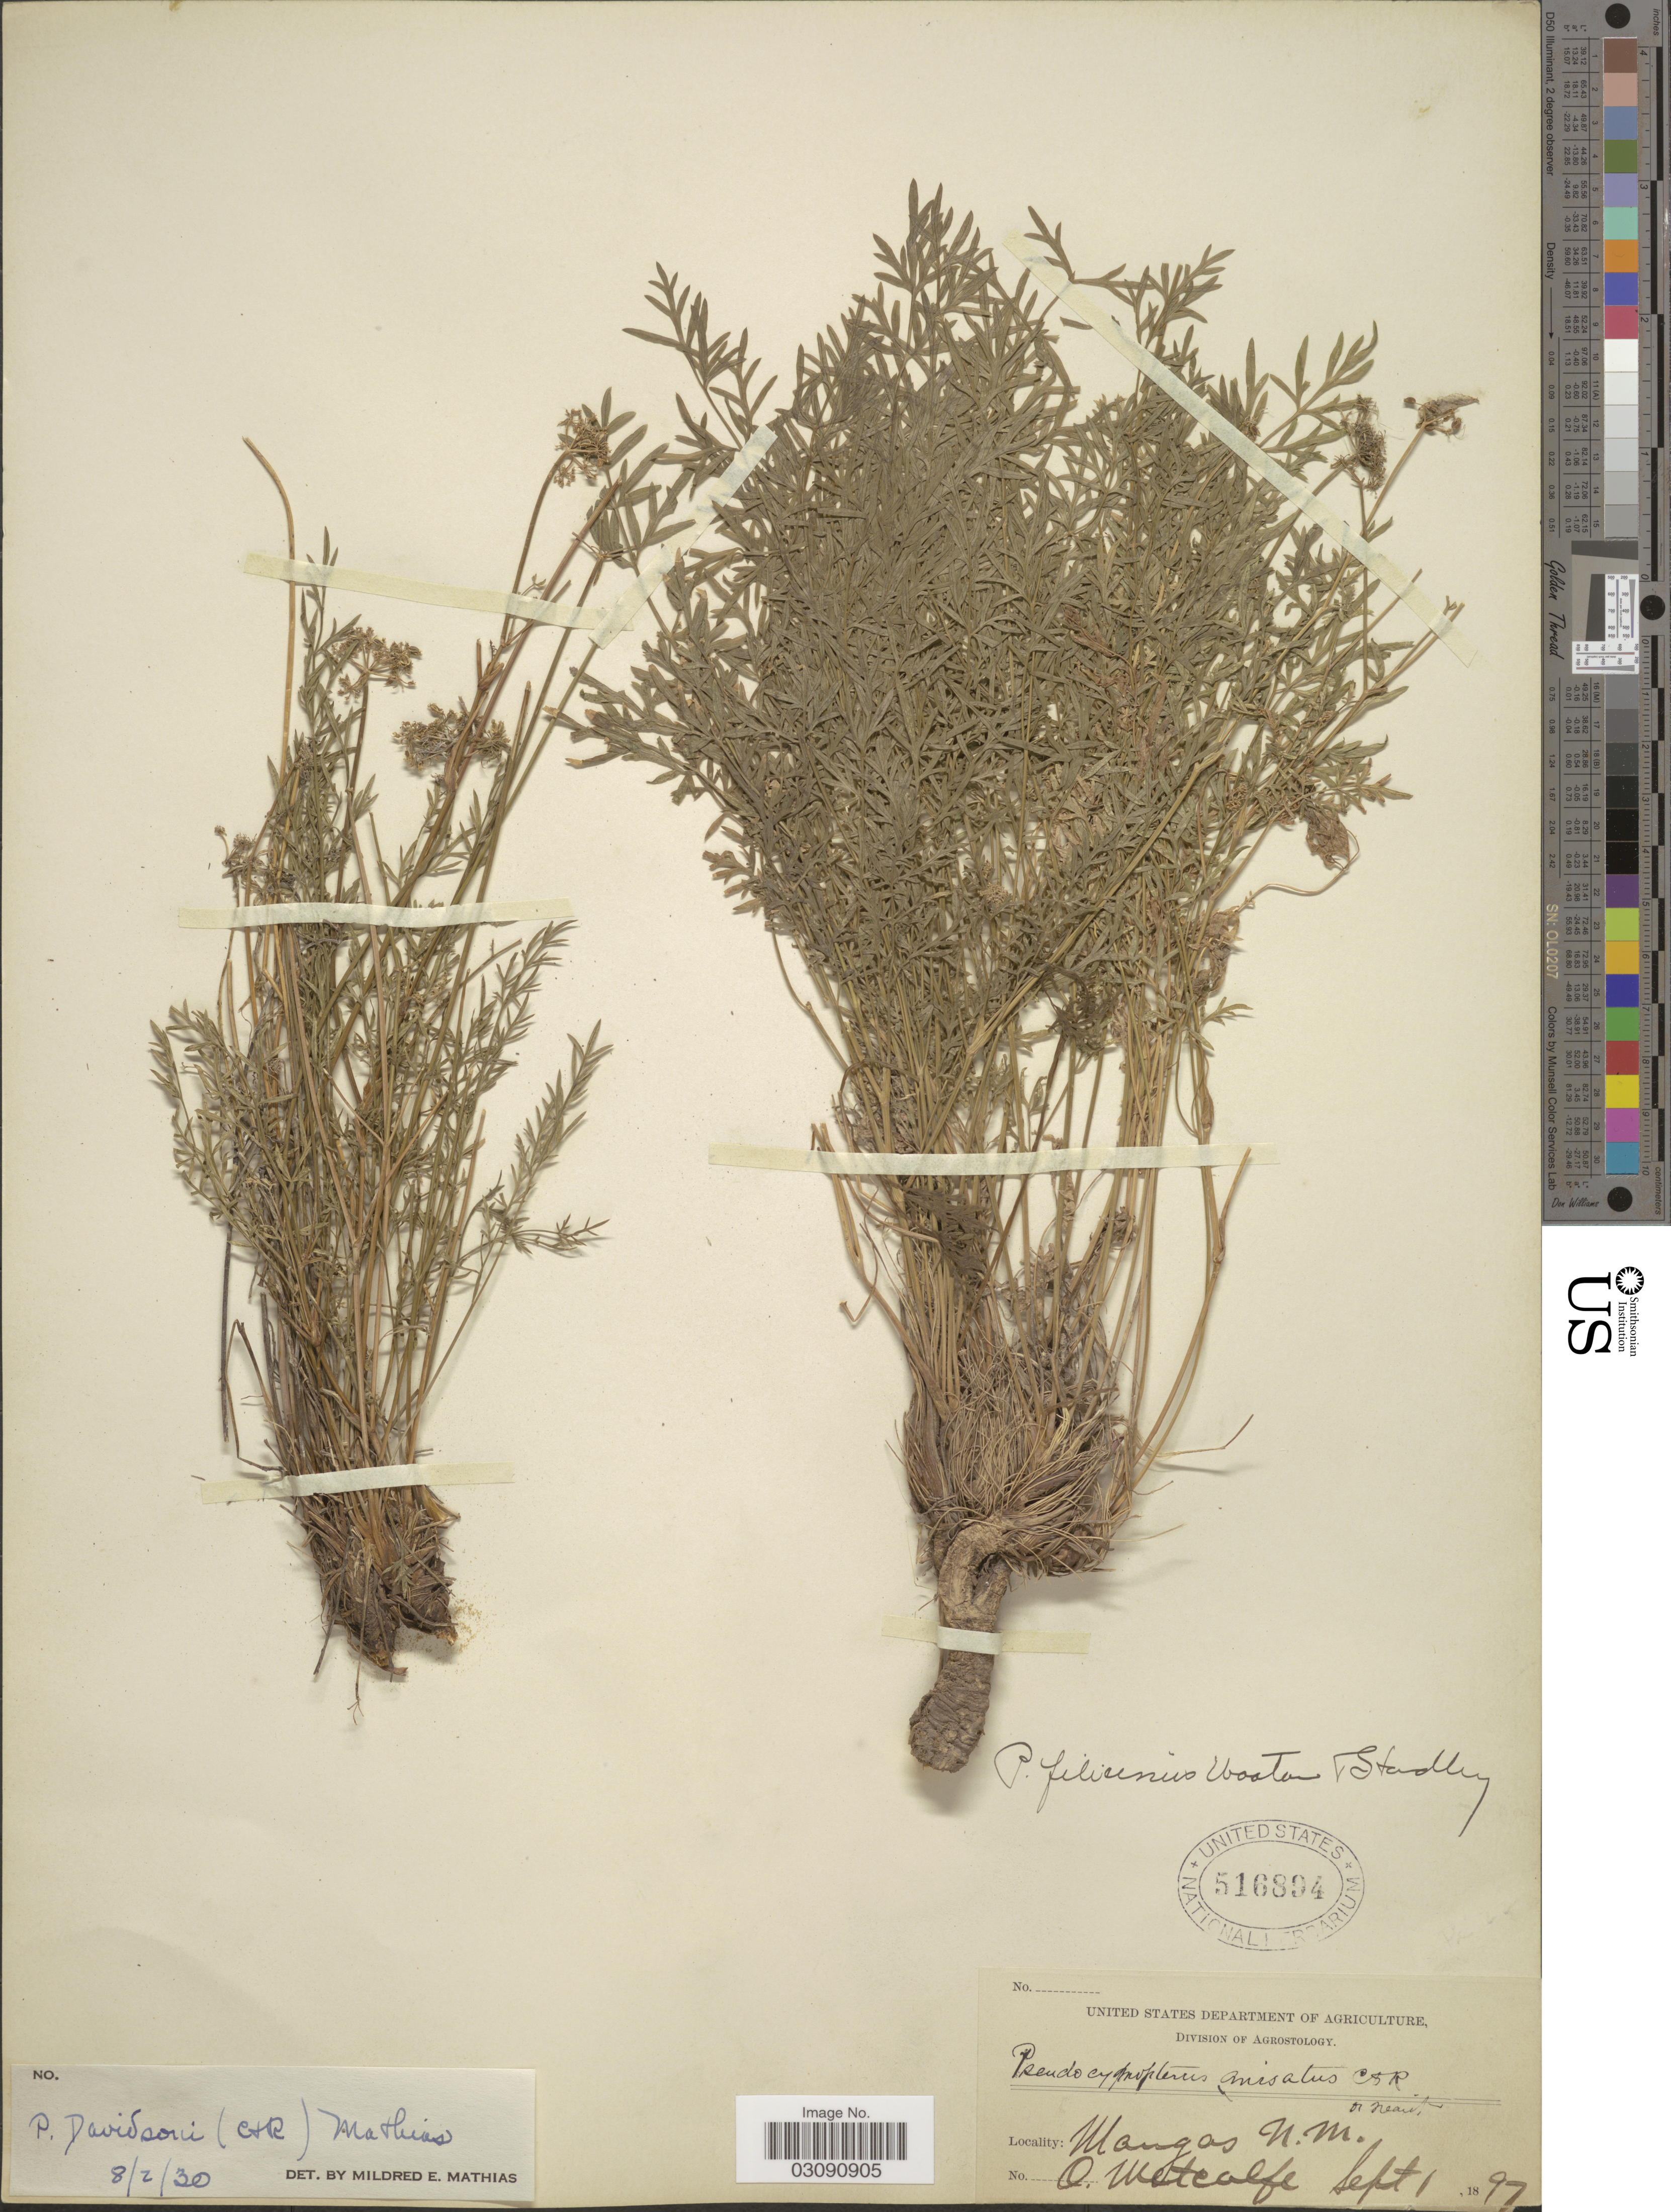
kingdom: Plantae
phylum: Tracheophyta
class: Magnoliopsida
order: Apiales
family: Apiaceae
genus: Pteryxia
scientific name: Pteryxia davidsonii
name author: (J.M. Coult. & Rose) Mathias & Constance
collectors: O. Metcalfe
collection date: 1897-09-01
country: United States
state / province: New Mexico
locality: Mangas.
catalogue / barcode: US 516894